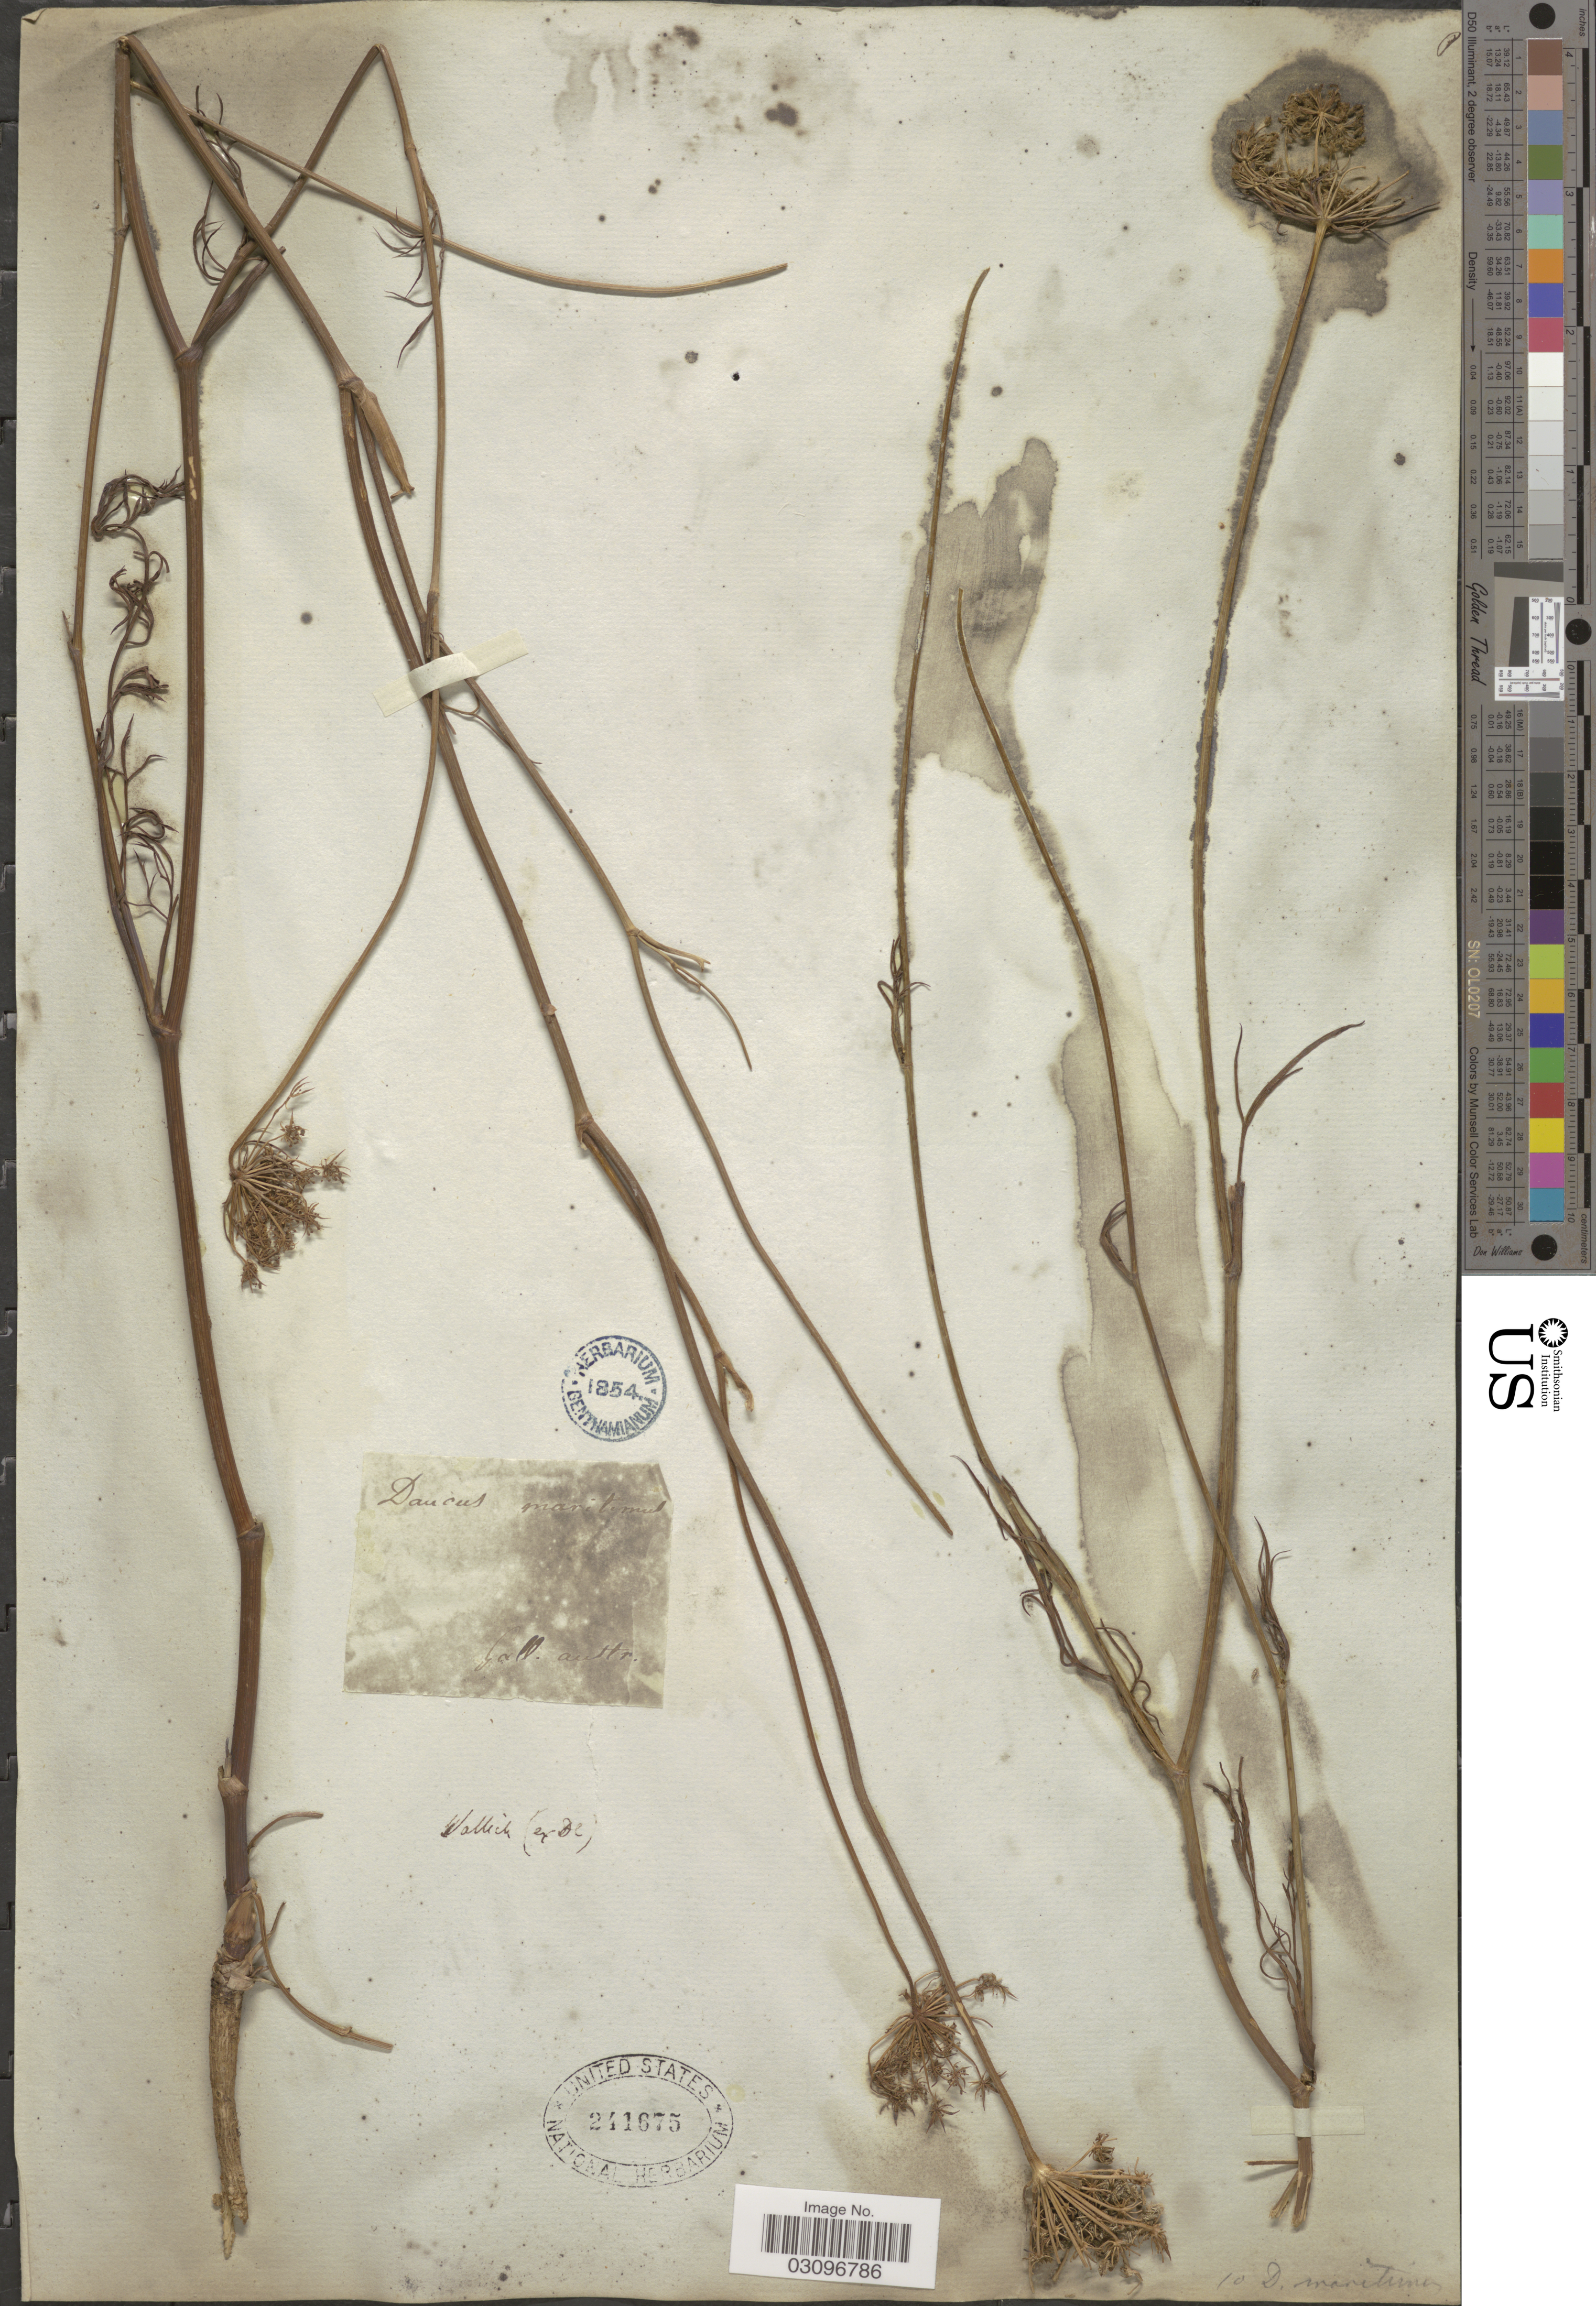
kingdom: Plantae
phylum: Tracheophyta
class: Magnoliopsida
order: Apiales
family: Apiaceae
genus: Daucus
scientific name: Daucus maritimus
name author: Lam.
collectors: -- Wallich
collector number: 2402*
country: France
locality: Gal. auttr [interpreted].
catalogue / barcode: US 241675